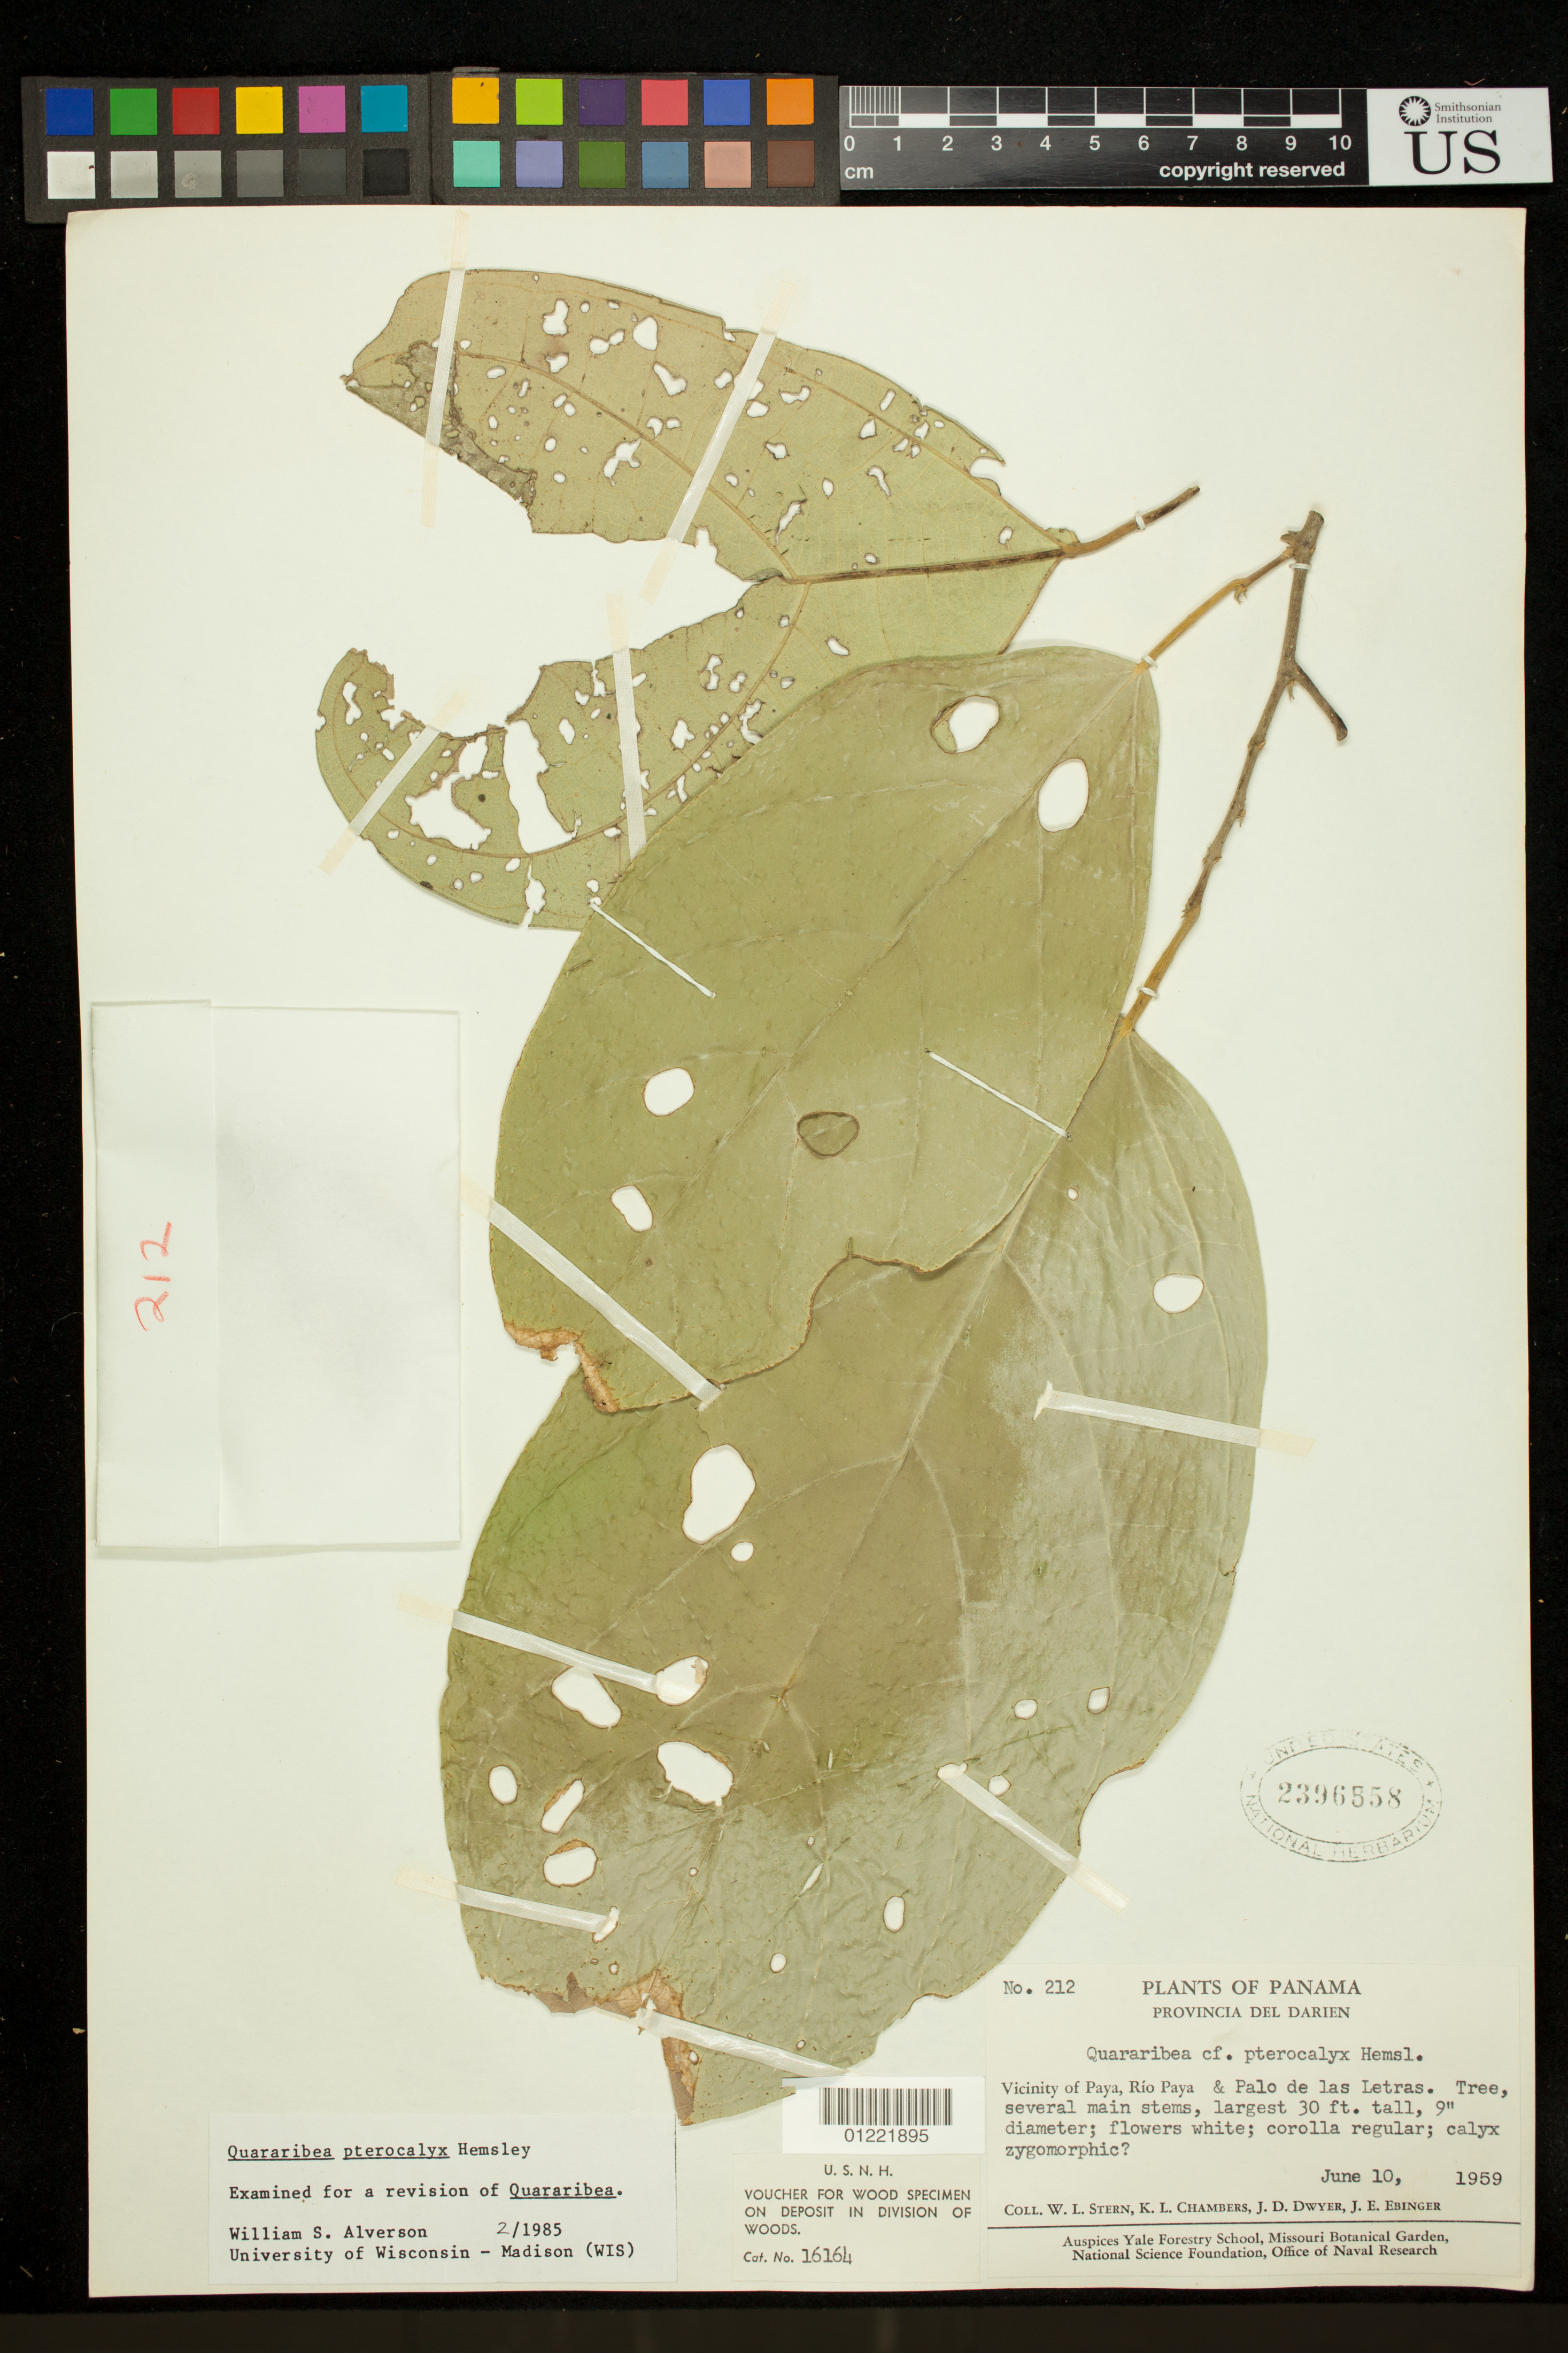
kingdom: Plantae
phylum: Tracheophyta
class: Magnoliopsida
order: Malvales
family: Malvaceae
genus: Quararibea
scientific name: Quararibea pterocalyx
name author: Hemsl.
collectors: W. L. Stern, K. L. Chambers, J. D. Dwyer & J. Ebinger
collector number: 212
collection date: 1959-06-10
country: Panama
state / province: Darién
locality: Vicinity of Paya, Rio Paya & Palo de las Letras.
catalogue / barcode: US 2396558